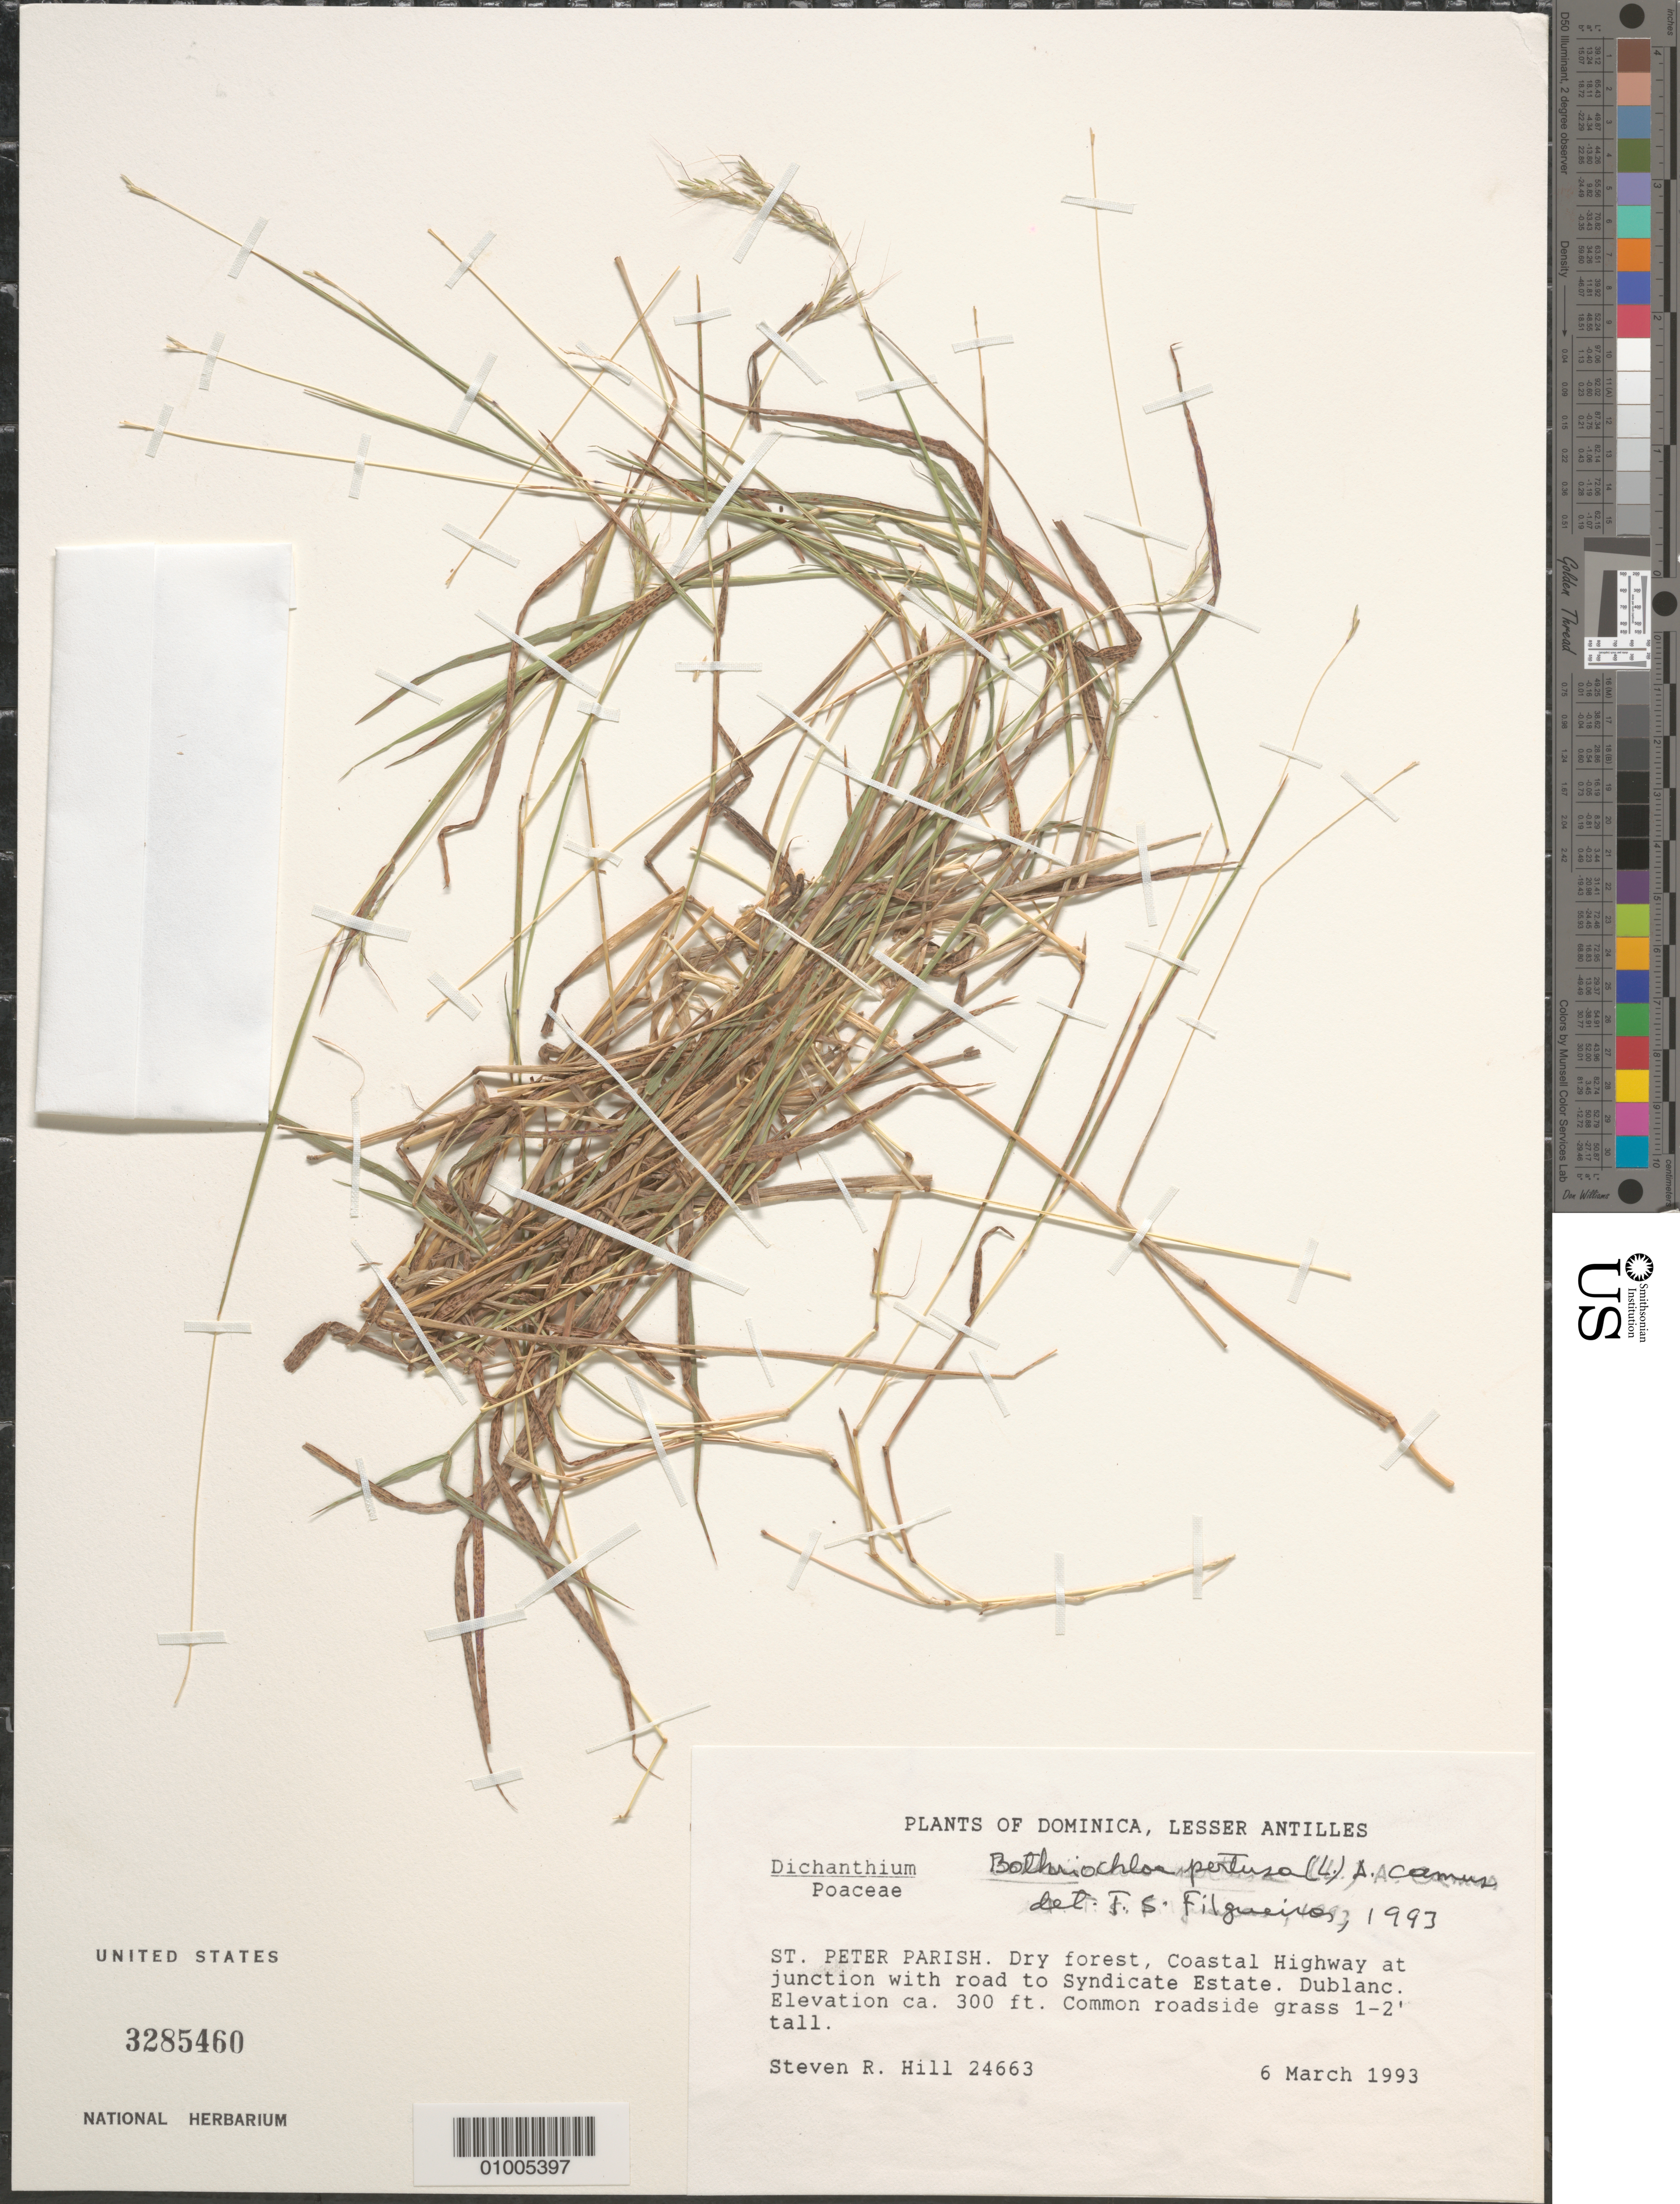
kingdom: Plantae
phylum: Tracheophyta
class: Liliopsida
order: Poales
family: Poaceae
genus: Bothriochloa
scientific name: Bothriochloa pertusa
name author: (L.) A. Camus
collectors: S. R. Hill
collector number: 24663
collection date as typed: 06 Mar 1993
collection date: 1993-03-06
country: Dominica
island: Dominica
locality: St. Peter Parish. Dry Forest, Coastal Highway at junction with road to Syndicate Estate. Dublanc.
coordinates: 0 N, 0 E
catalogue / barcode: US 3285460